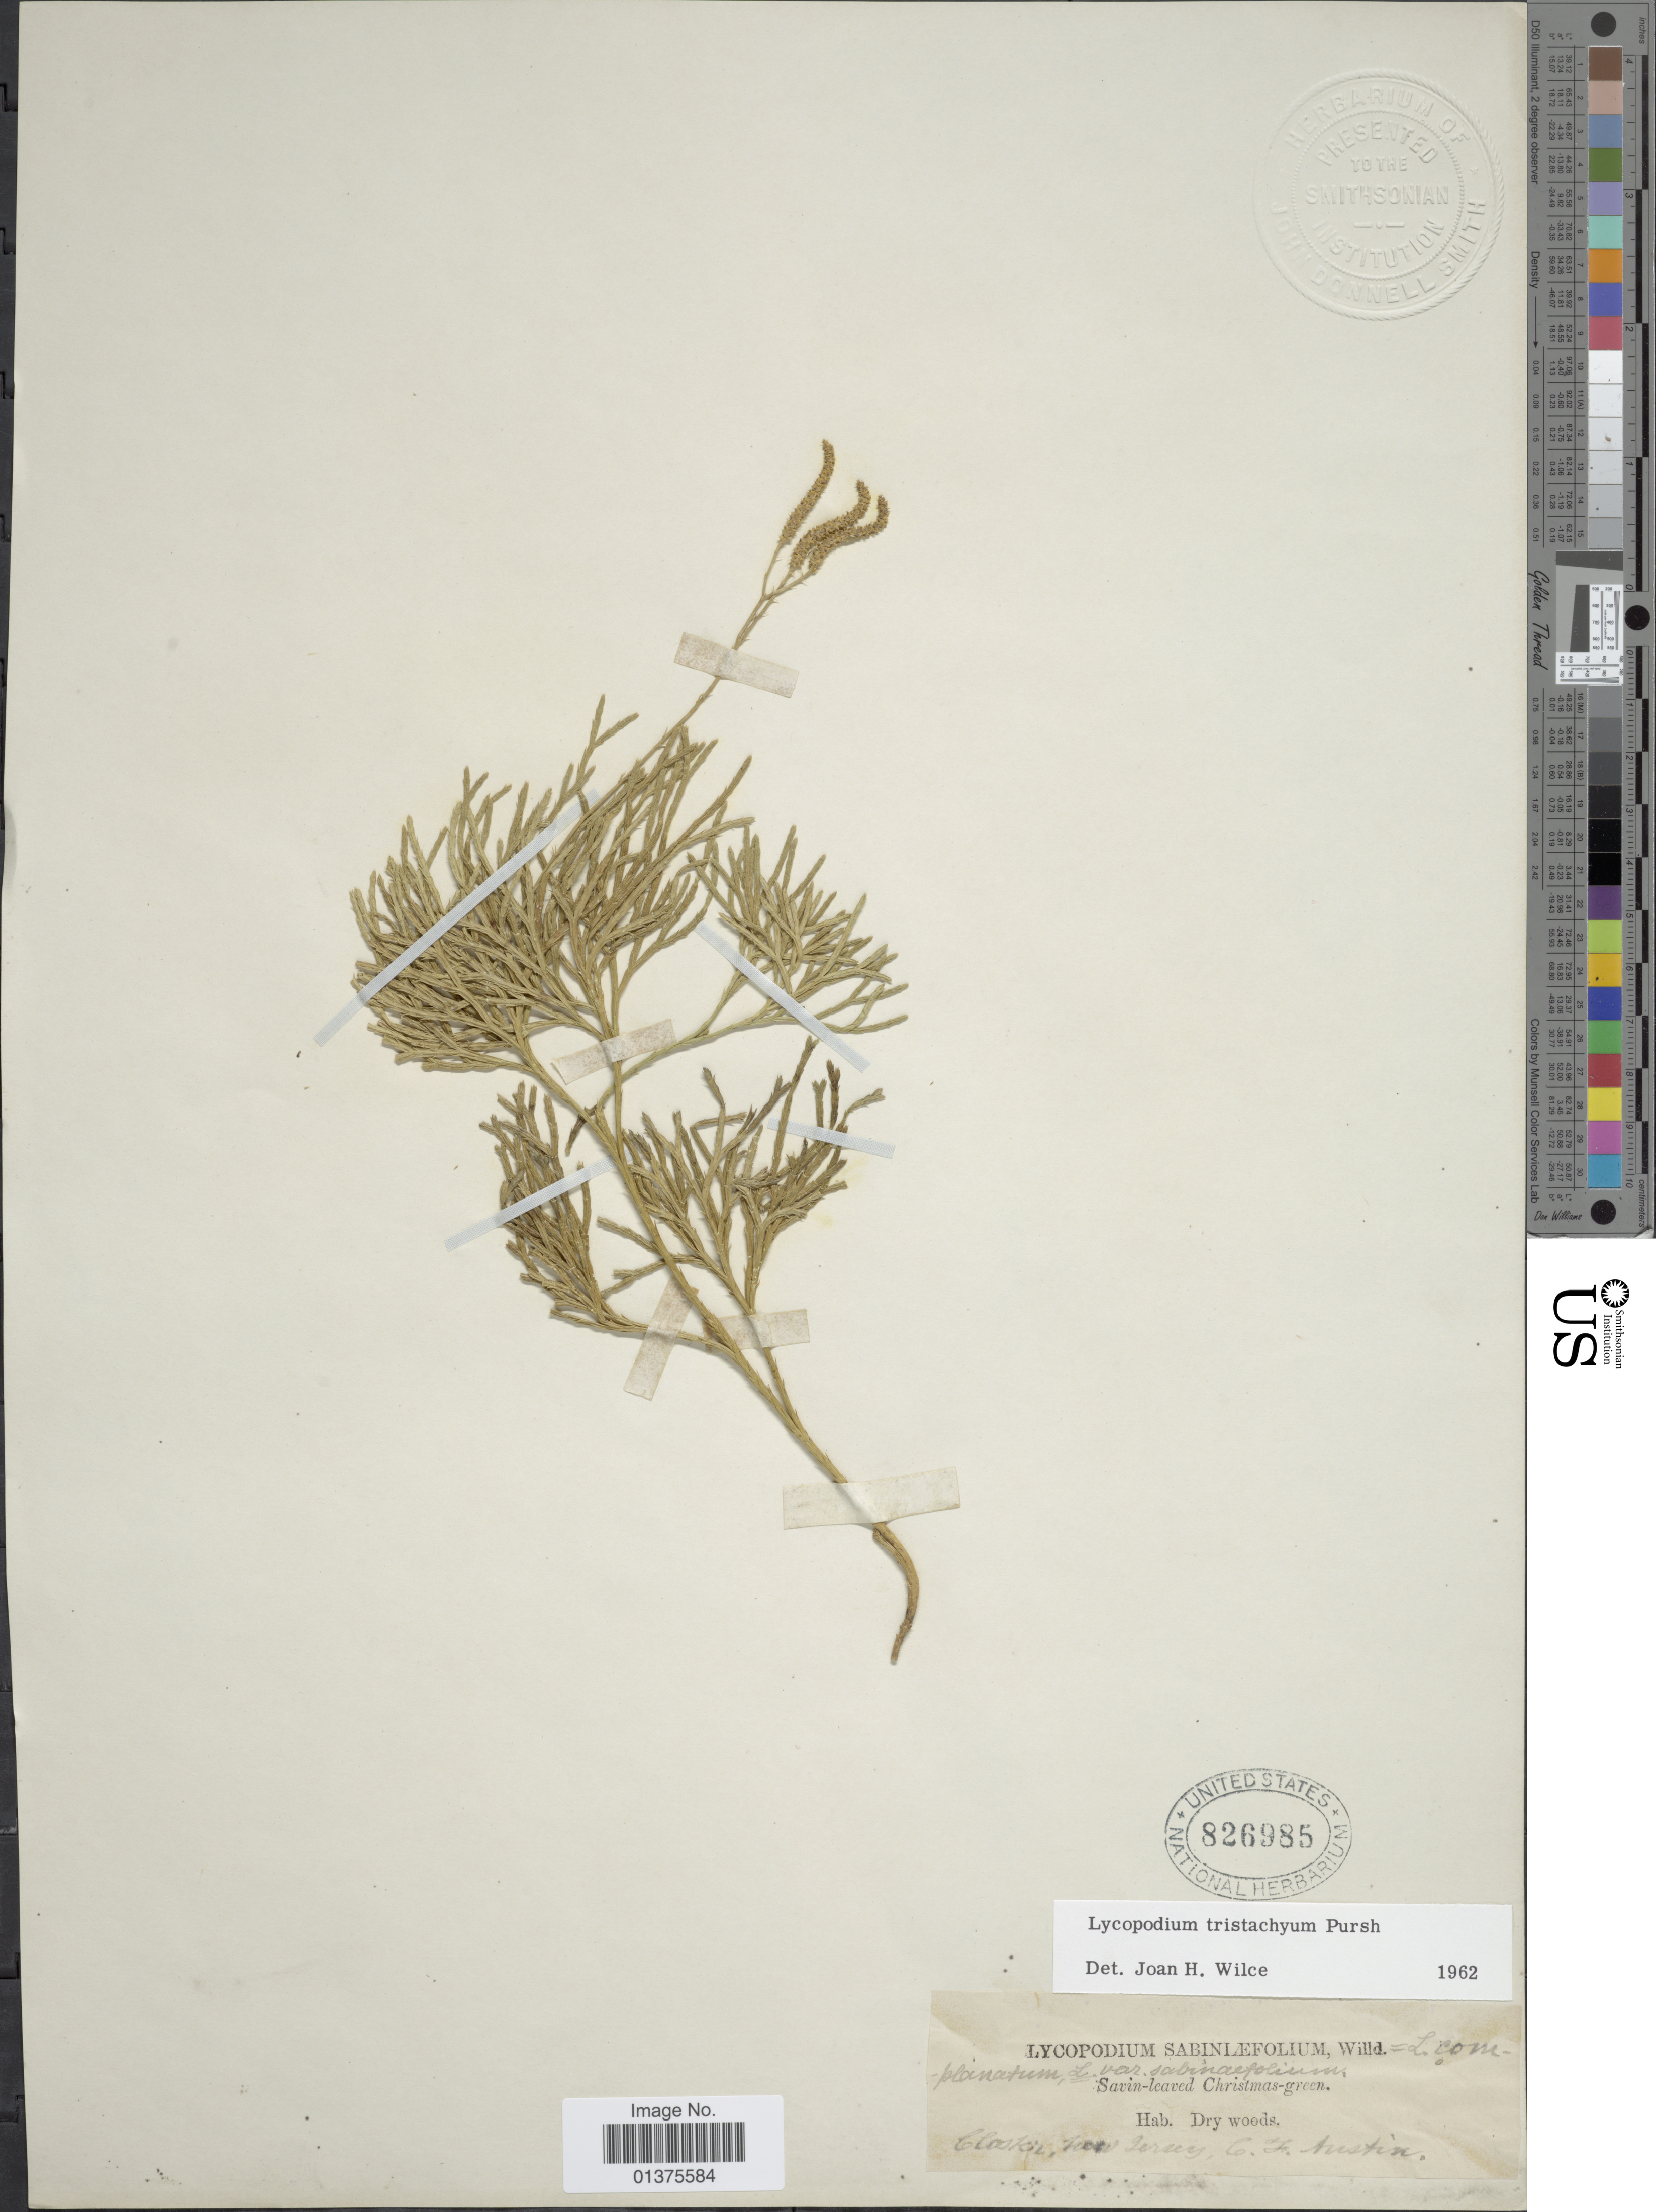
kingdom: Plantae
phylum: Tracheophyta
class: Lycopodiopsida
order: Lycopodiales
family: Lycopodiaceae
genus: Diphasiastrum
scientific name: Diphasiastrum tristachyum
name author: (Pursh) Holub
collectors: C. Austin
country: United States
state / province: New Jersey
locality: Dry woods, Closter.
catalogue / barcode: US 826985